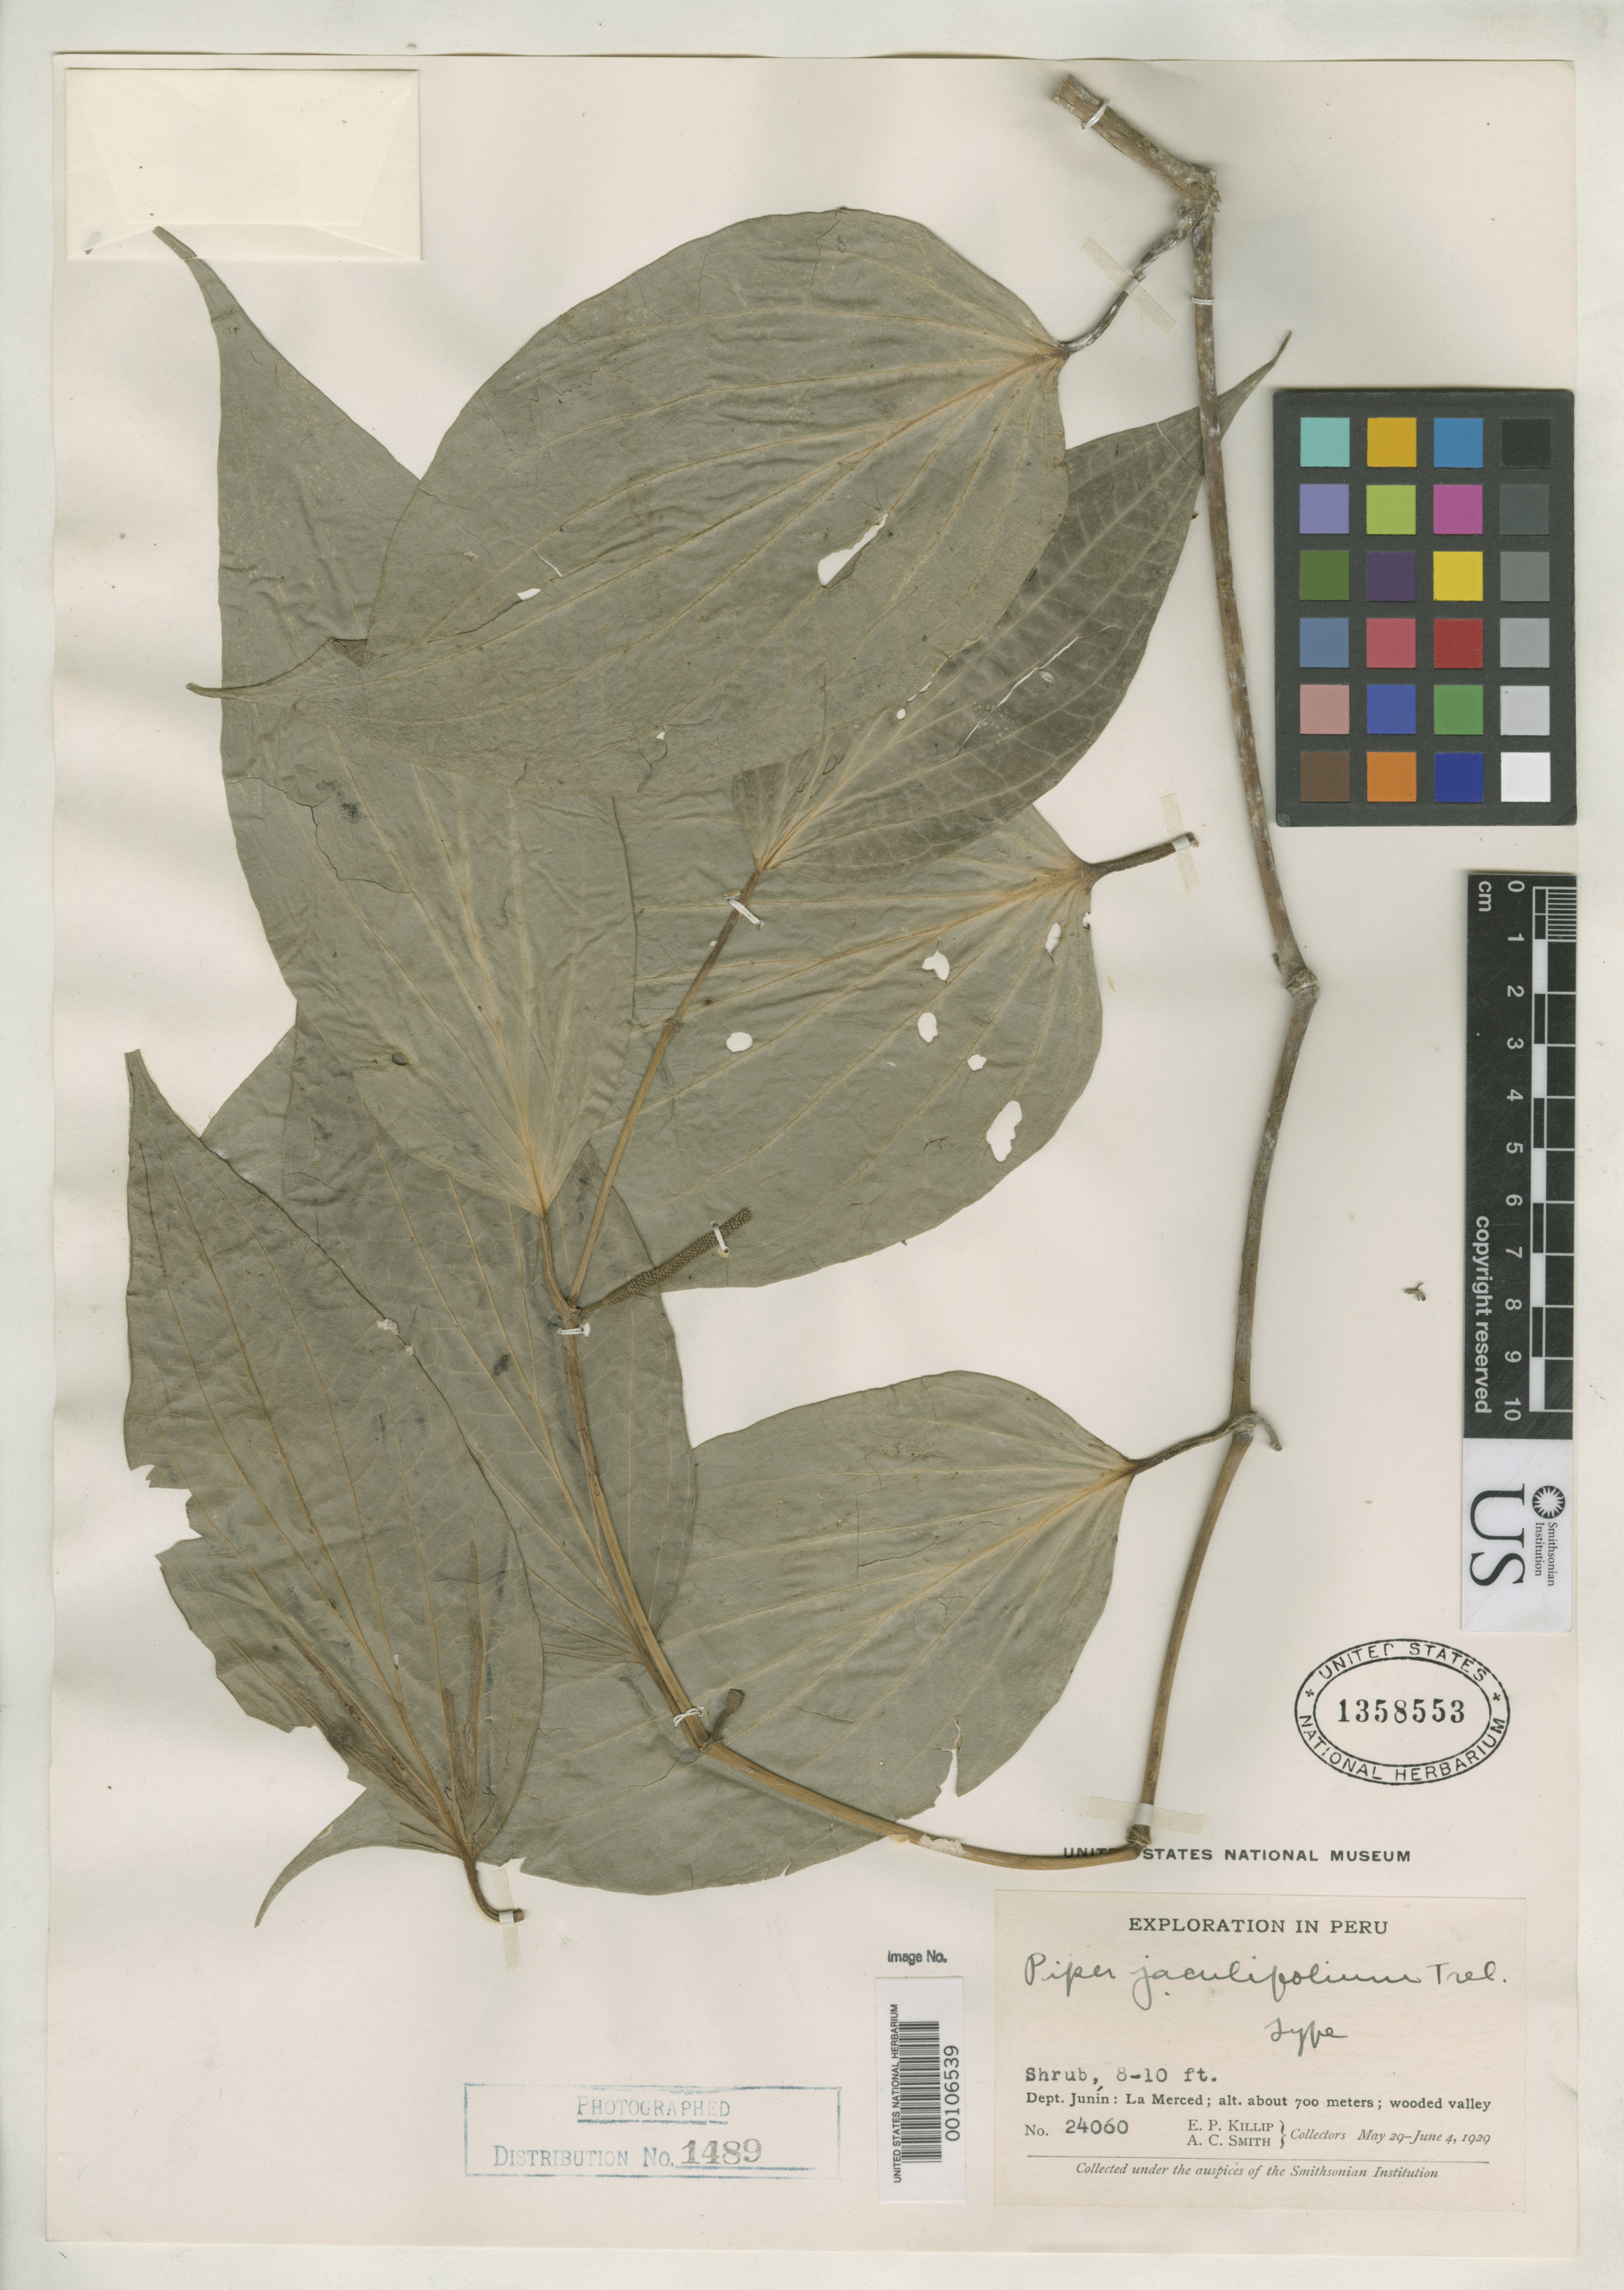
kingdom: Plantae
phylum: Tracheophyta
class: Magnoliopsida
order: Piperales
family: Piperaceae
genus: Piper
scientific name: Piper jaculifolium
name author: Trel. in J.F. Macbr.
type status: Holotype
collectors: E. P. Killip & A. C. Smith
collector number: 24060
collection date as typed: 29 May 1929 to 04 Jun 1929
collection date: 1929-05-29/1929-06-04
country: Peru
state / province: Junín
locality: La Merced.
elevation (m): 700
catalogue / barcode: US 1358553